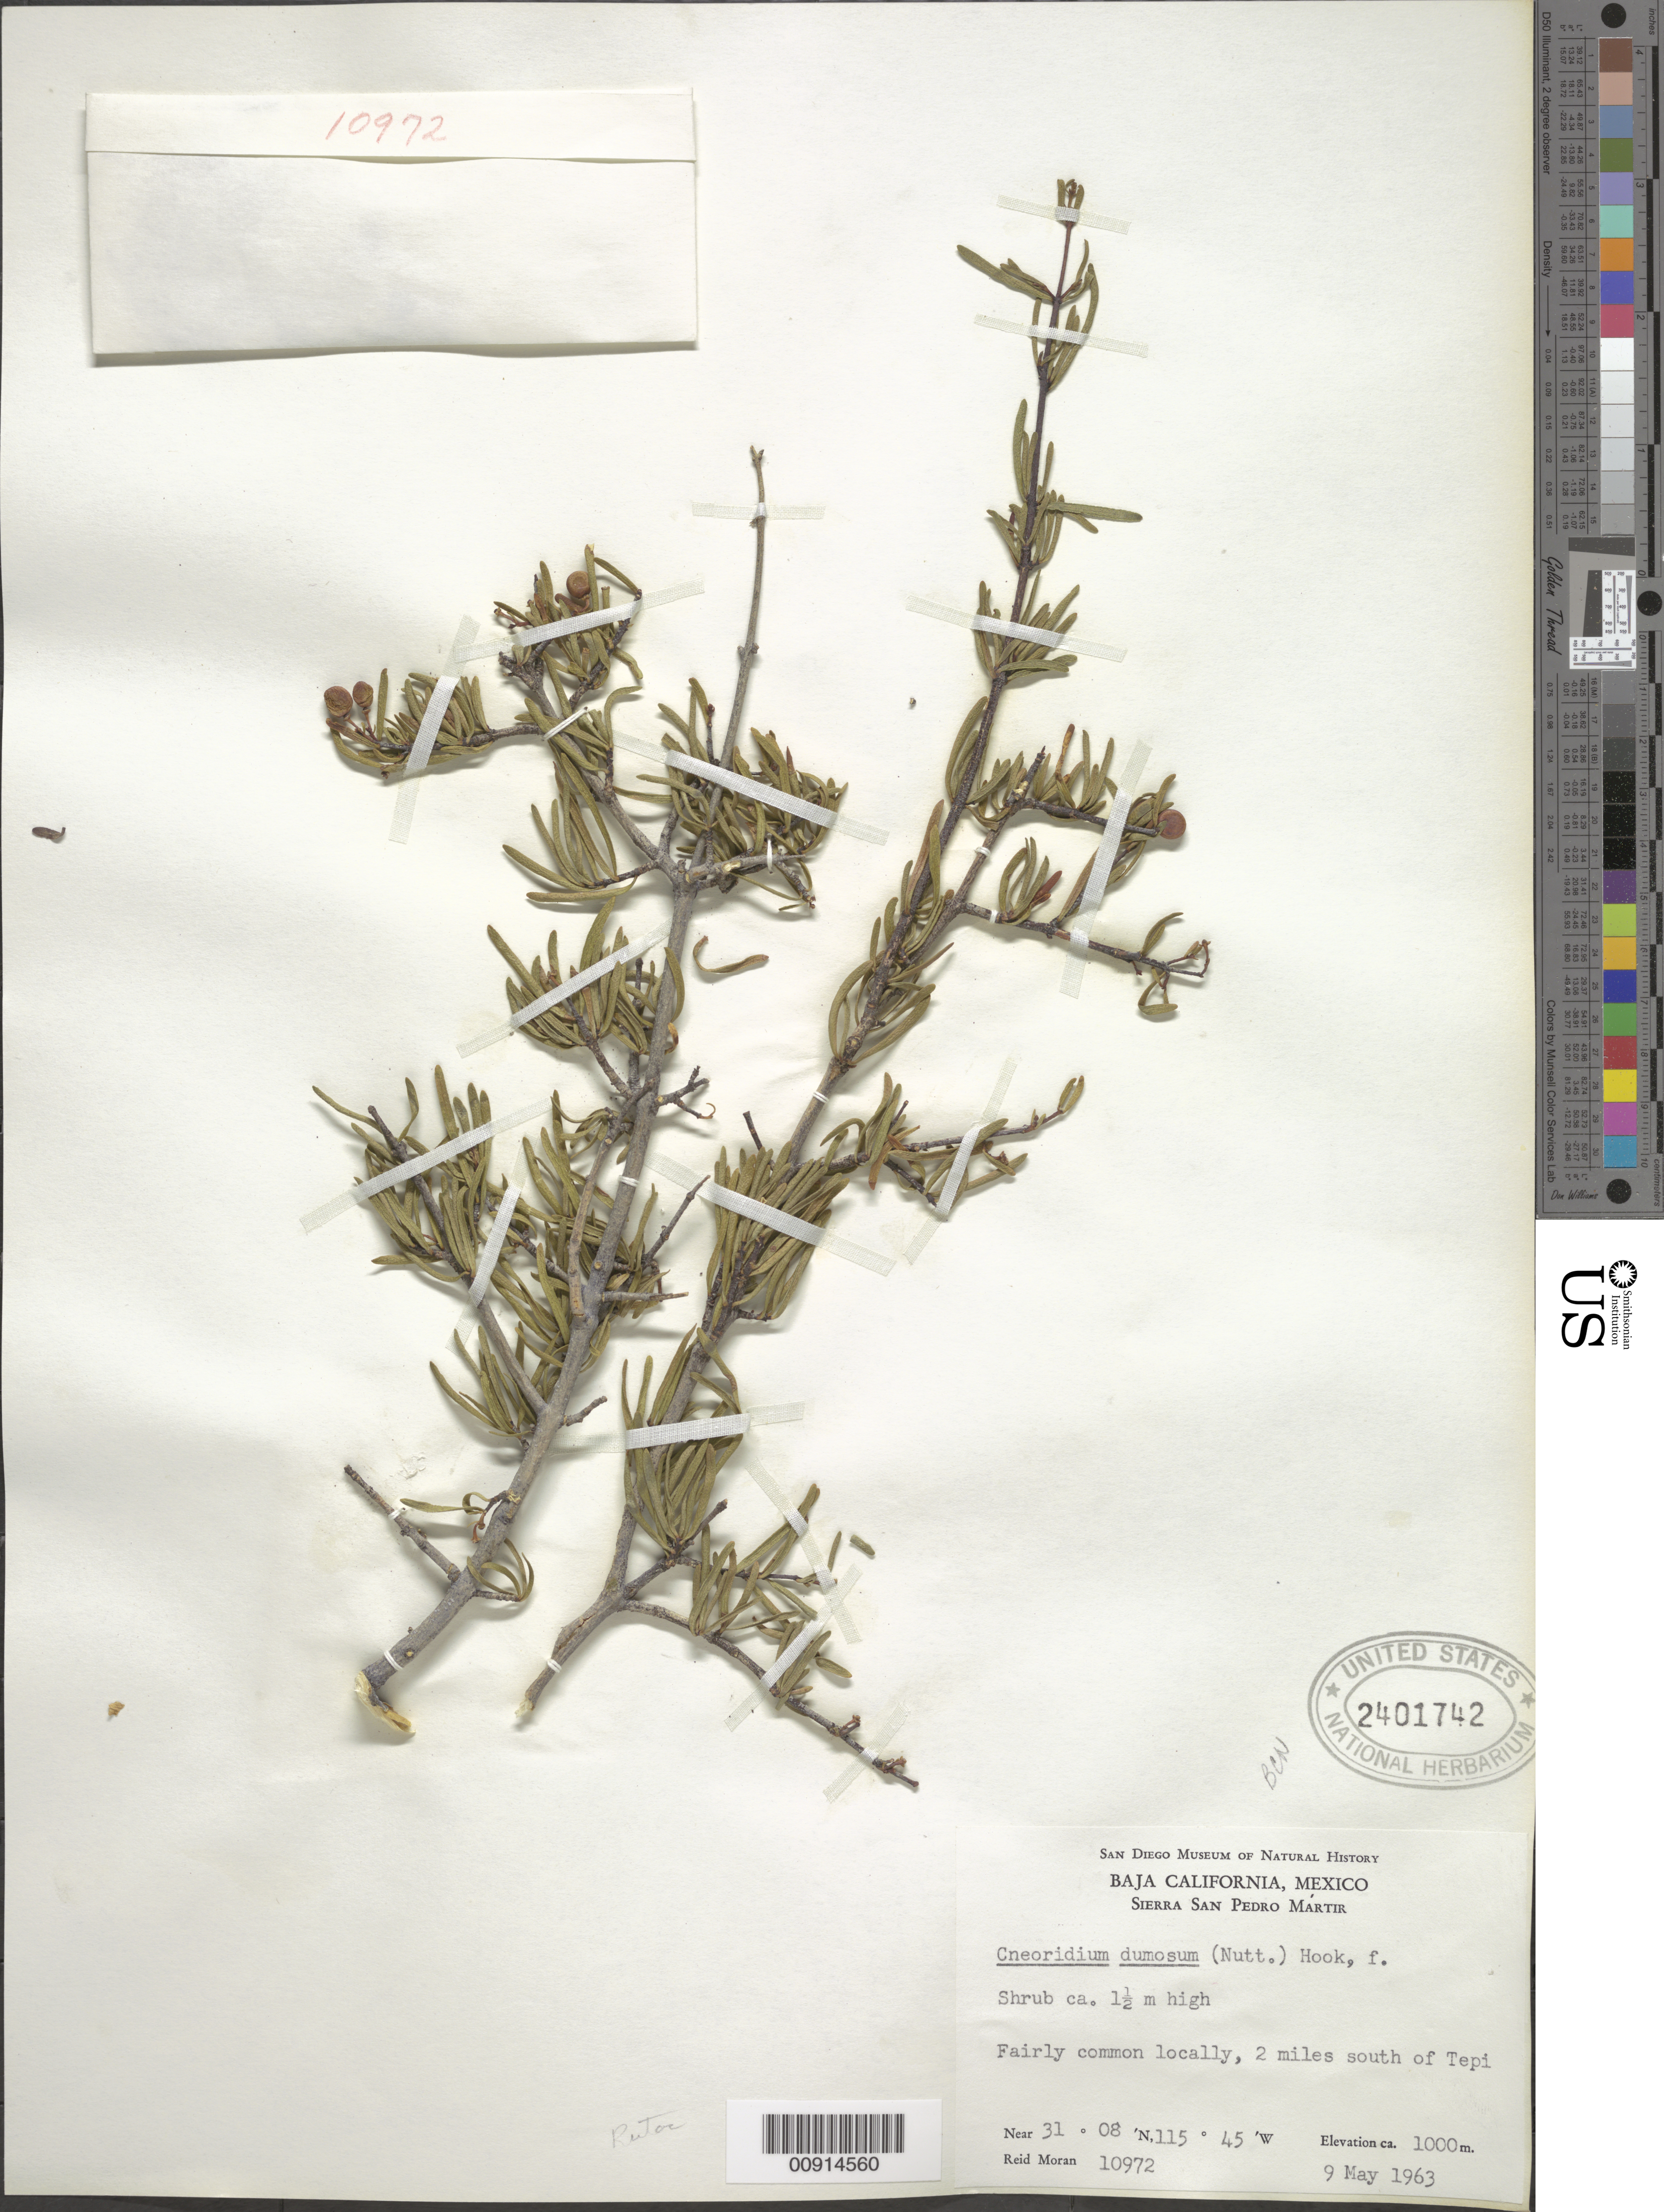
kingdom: Plantae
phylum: Tracheophyta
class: Magnoliopsida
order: Sapindales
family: Rutaceae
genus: Cneoridium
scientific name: Cneoridium dumosum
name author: (Nutt. ex Torr. & A. Gray) Hook. f. ex Baill.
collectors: R. V. Moran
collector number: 10972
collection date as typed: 09 May 1963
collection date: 1963-05-09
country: Mexico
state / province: Baja California Norte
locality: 2 miles south of Tepi. Baja California, Sierra San Pedro Mártir.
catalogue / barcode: US 2401742